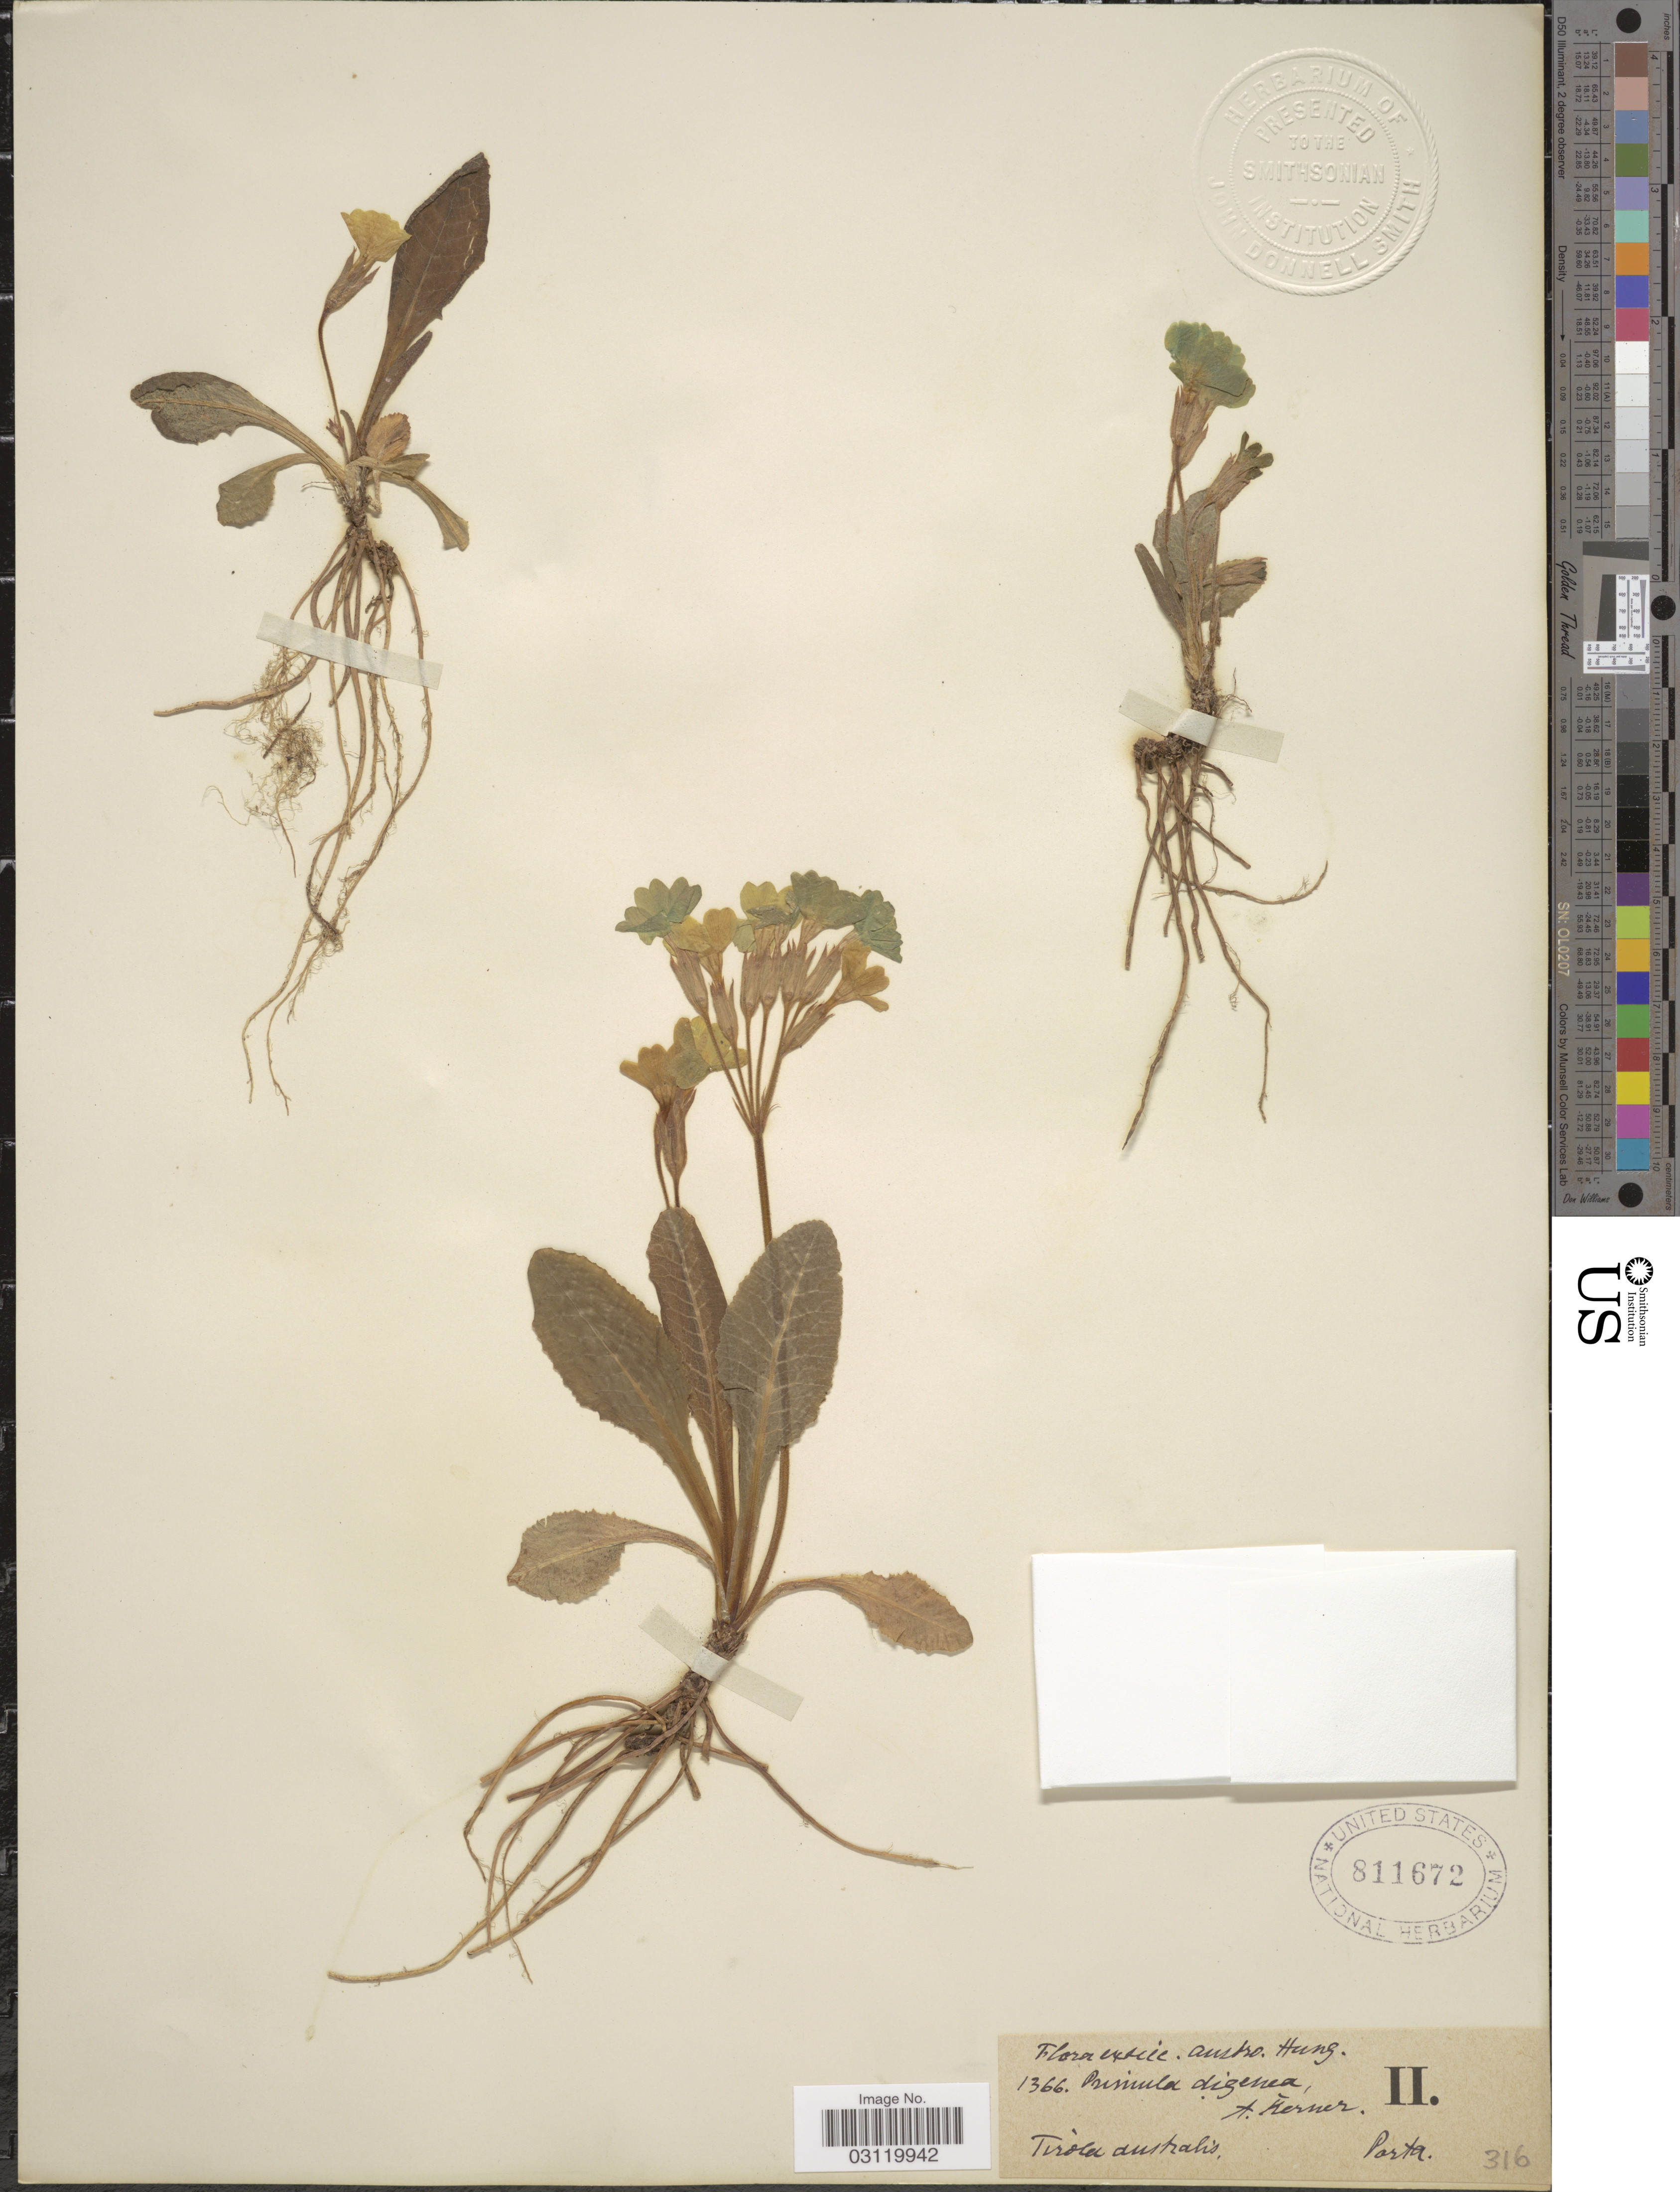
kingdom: Plantae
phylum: Tracheophyta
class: Magnoliopsida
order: Ericales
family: Primulaceae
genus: Primula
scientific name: Primula x digenea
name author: A. Kern.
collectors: -- Porta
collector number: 1366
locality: Austro. Hung. Tirola australis.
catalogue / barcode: US 811672